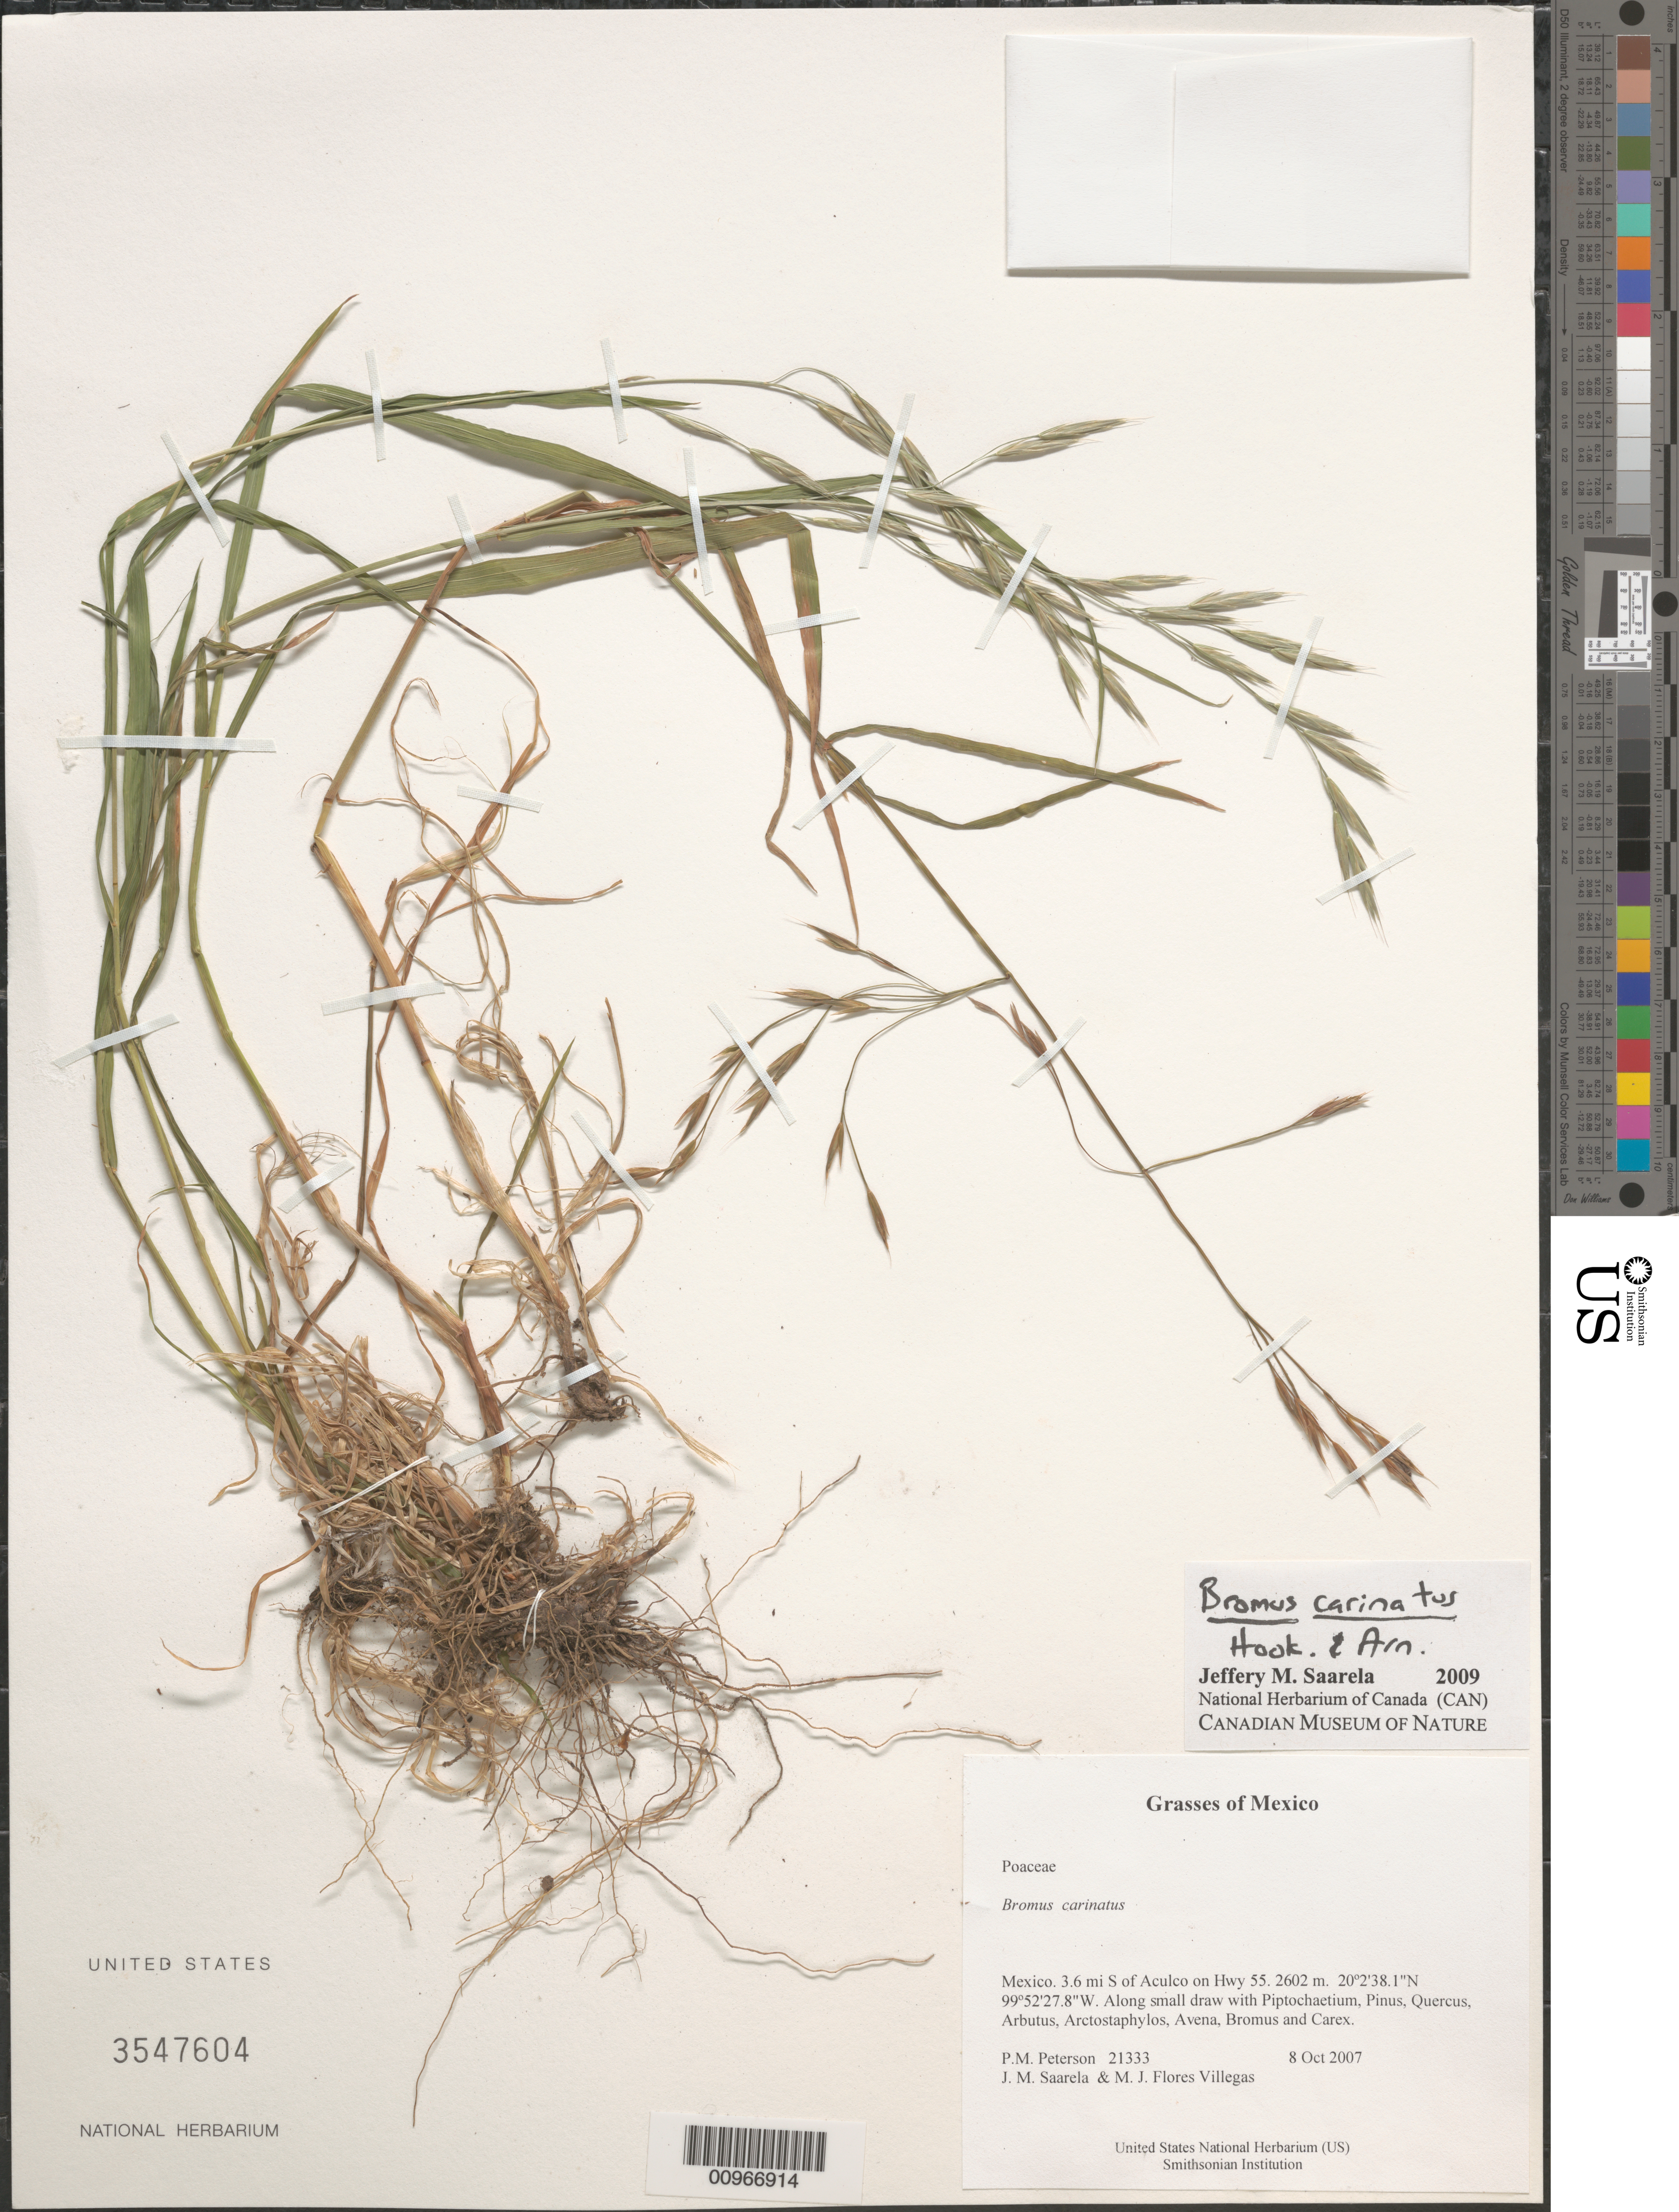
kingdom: Plantae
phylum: Tracheophyta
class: Liliopsida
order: Poales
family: Poaceae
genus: Bromus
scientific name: Bromus carinatus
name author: Hook. & Arn.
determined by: Saarela, J. M., (CAN), Canadian Museum of Nature (CANADA)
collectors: P. M. Peterson, J. Saarela & M. Flores Villegas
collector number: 21333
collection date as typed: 08 Oct 2007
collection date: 2007-10-08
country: Mexico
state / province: México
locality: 3.6 mi S of Aculco on Hwy 55.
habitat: Along small draw with Piptochaetium, Pinus, Quercus, Arbutus, Arctostaphylos, Avena, Bromus and Carex.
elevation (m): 2602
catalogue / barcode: US 3547604